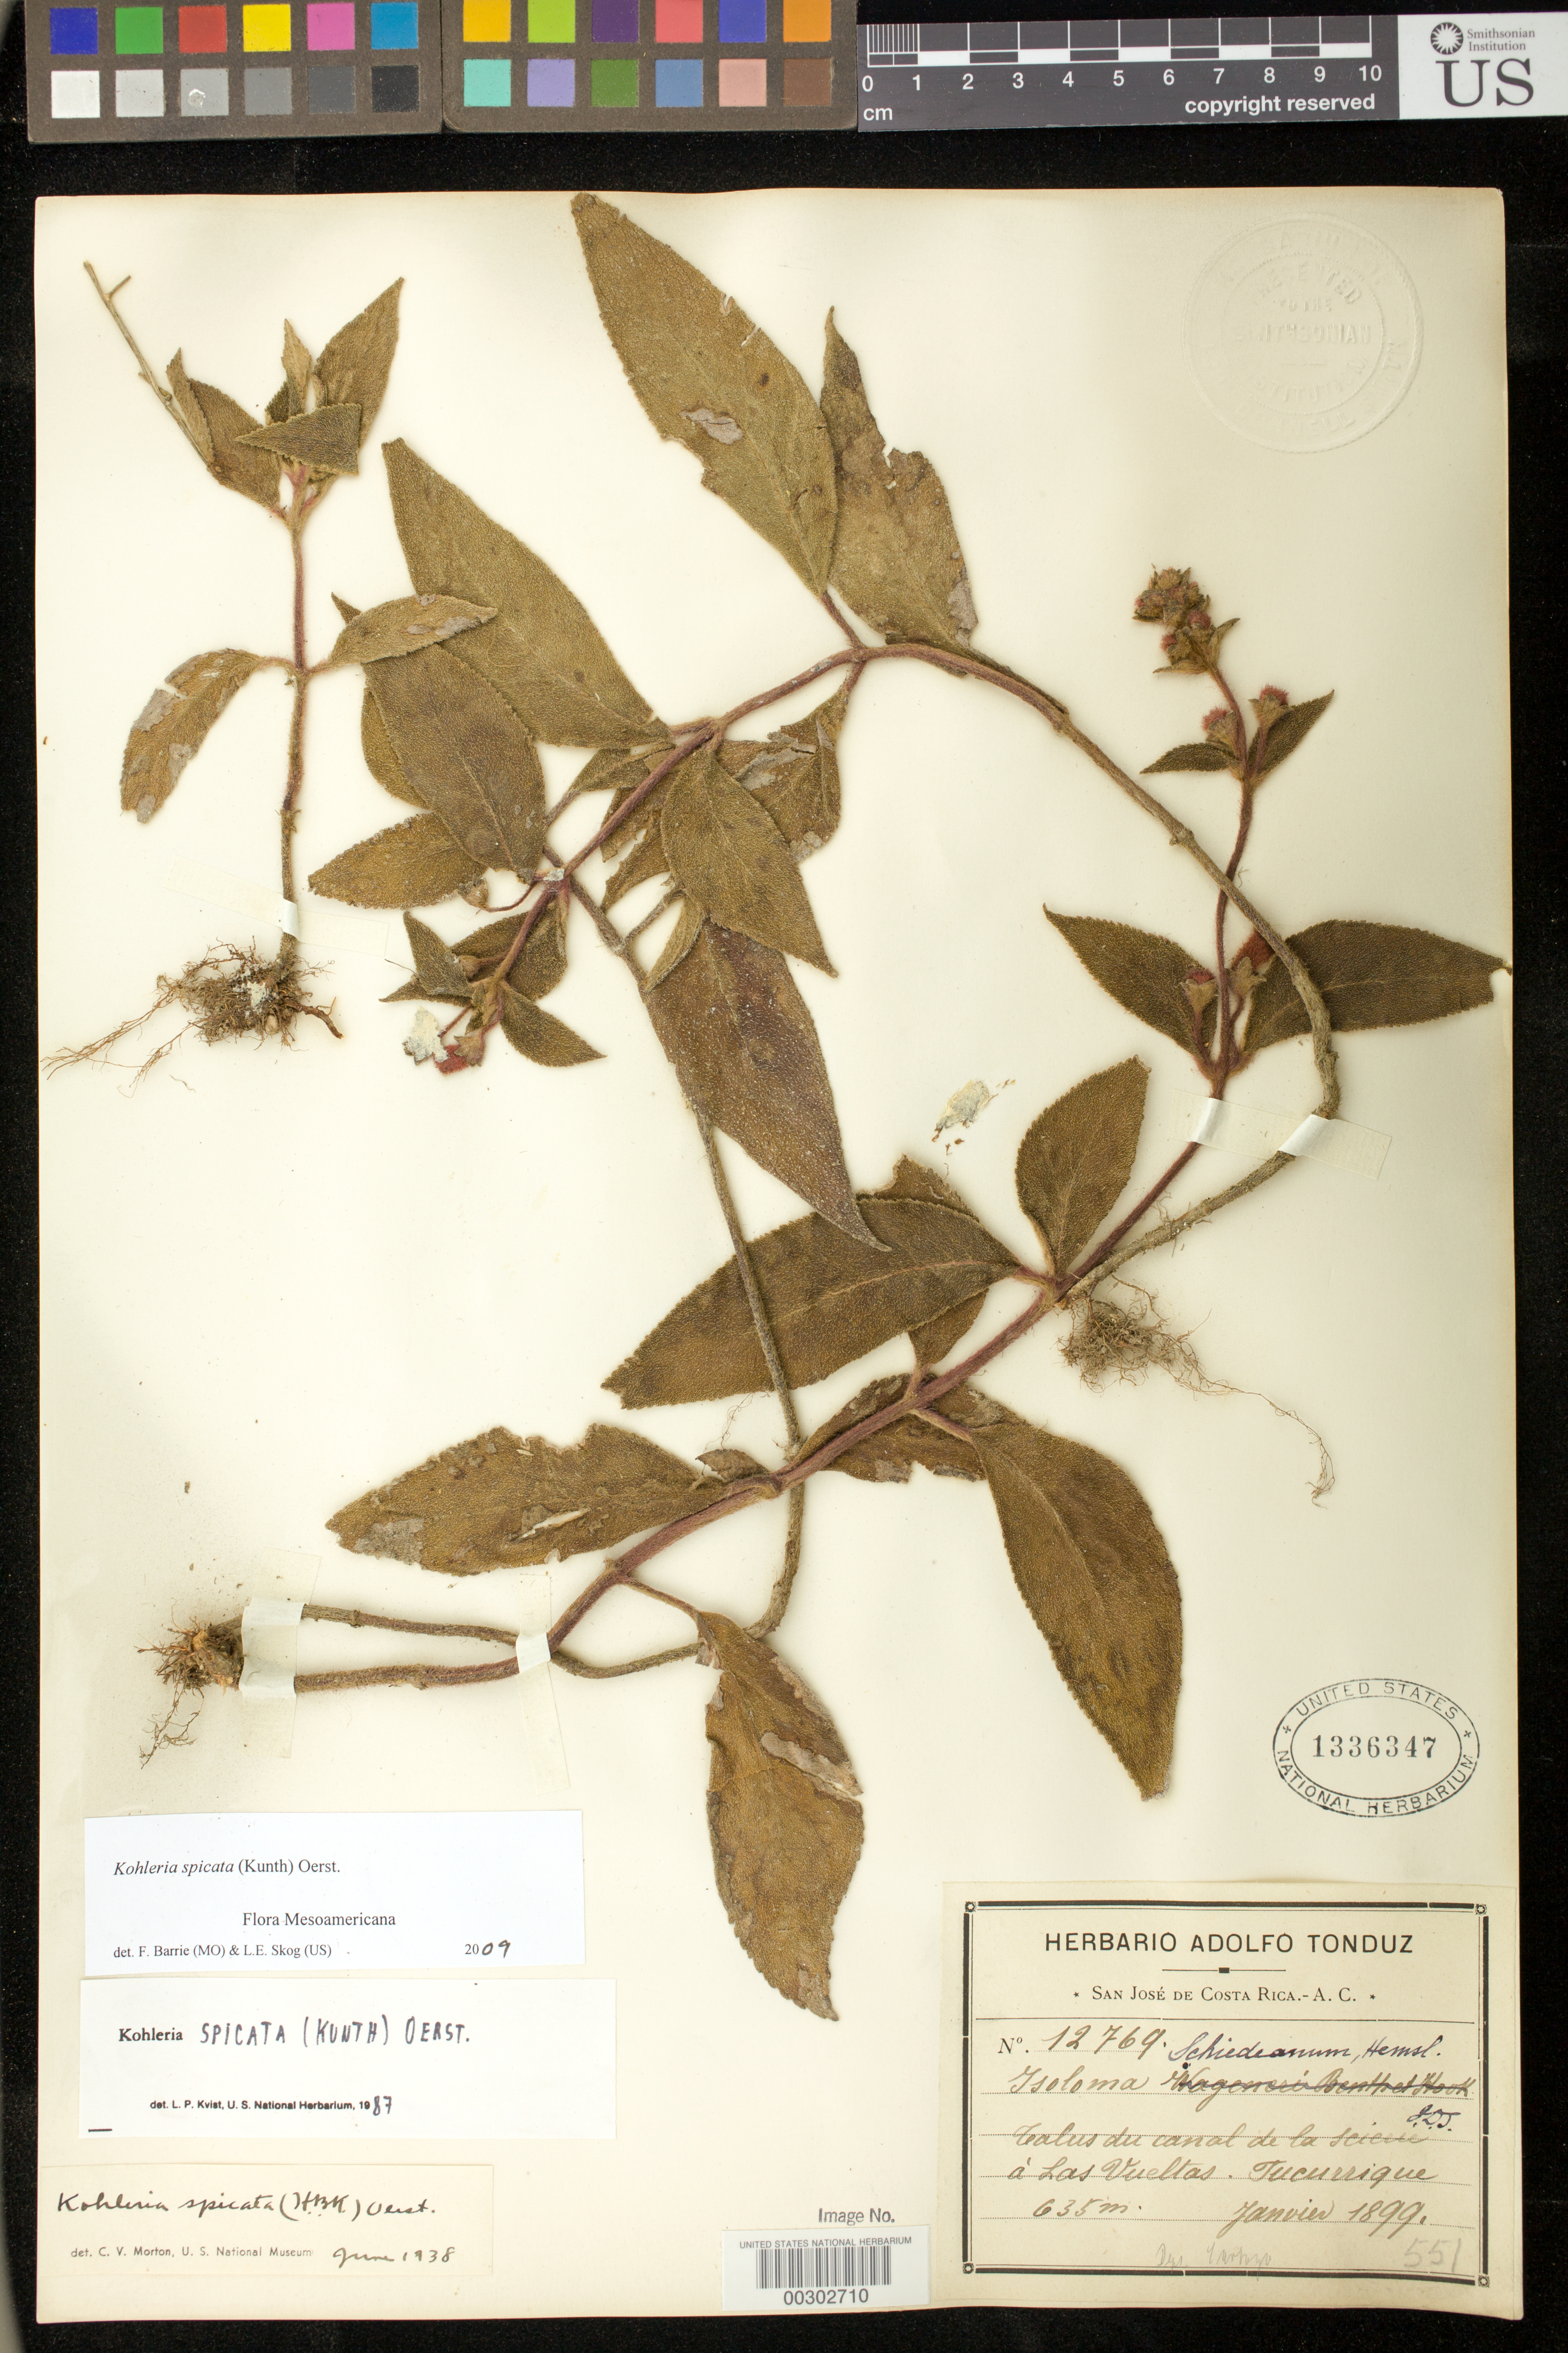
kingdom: Plantae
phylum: Tracheophyta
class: Magnoliopsida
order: Lamiales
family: Gesneriaceae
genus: Kohleria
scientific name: Kohleria spicata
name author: (Kunth) Oerst.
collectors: A. Tonduz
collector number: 12769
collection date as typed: Jan 1899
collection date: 1899-01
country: Costa Rica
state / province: Cartago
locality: Tucurrique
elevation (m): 635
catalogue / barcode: US 1336347